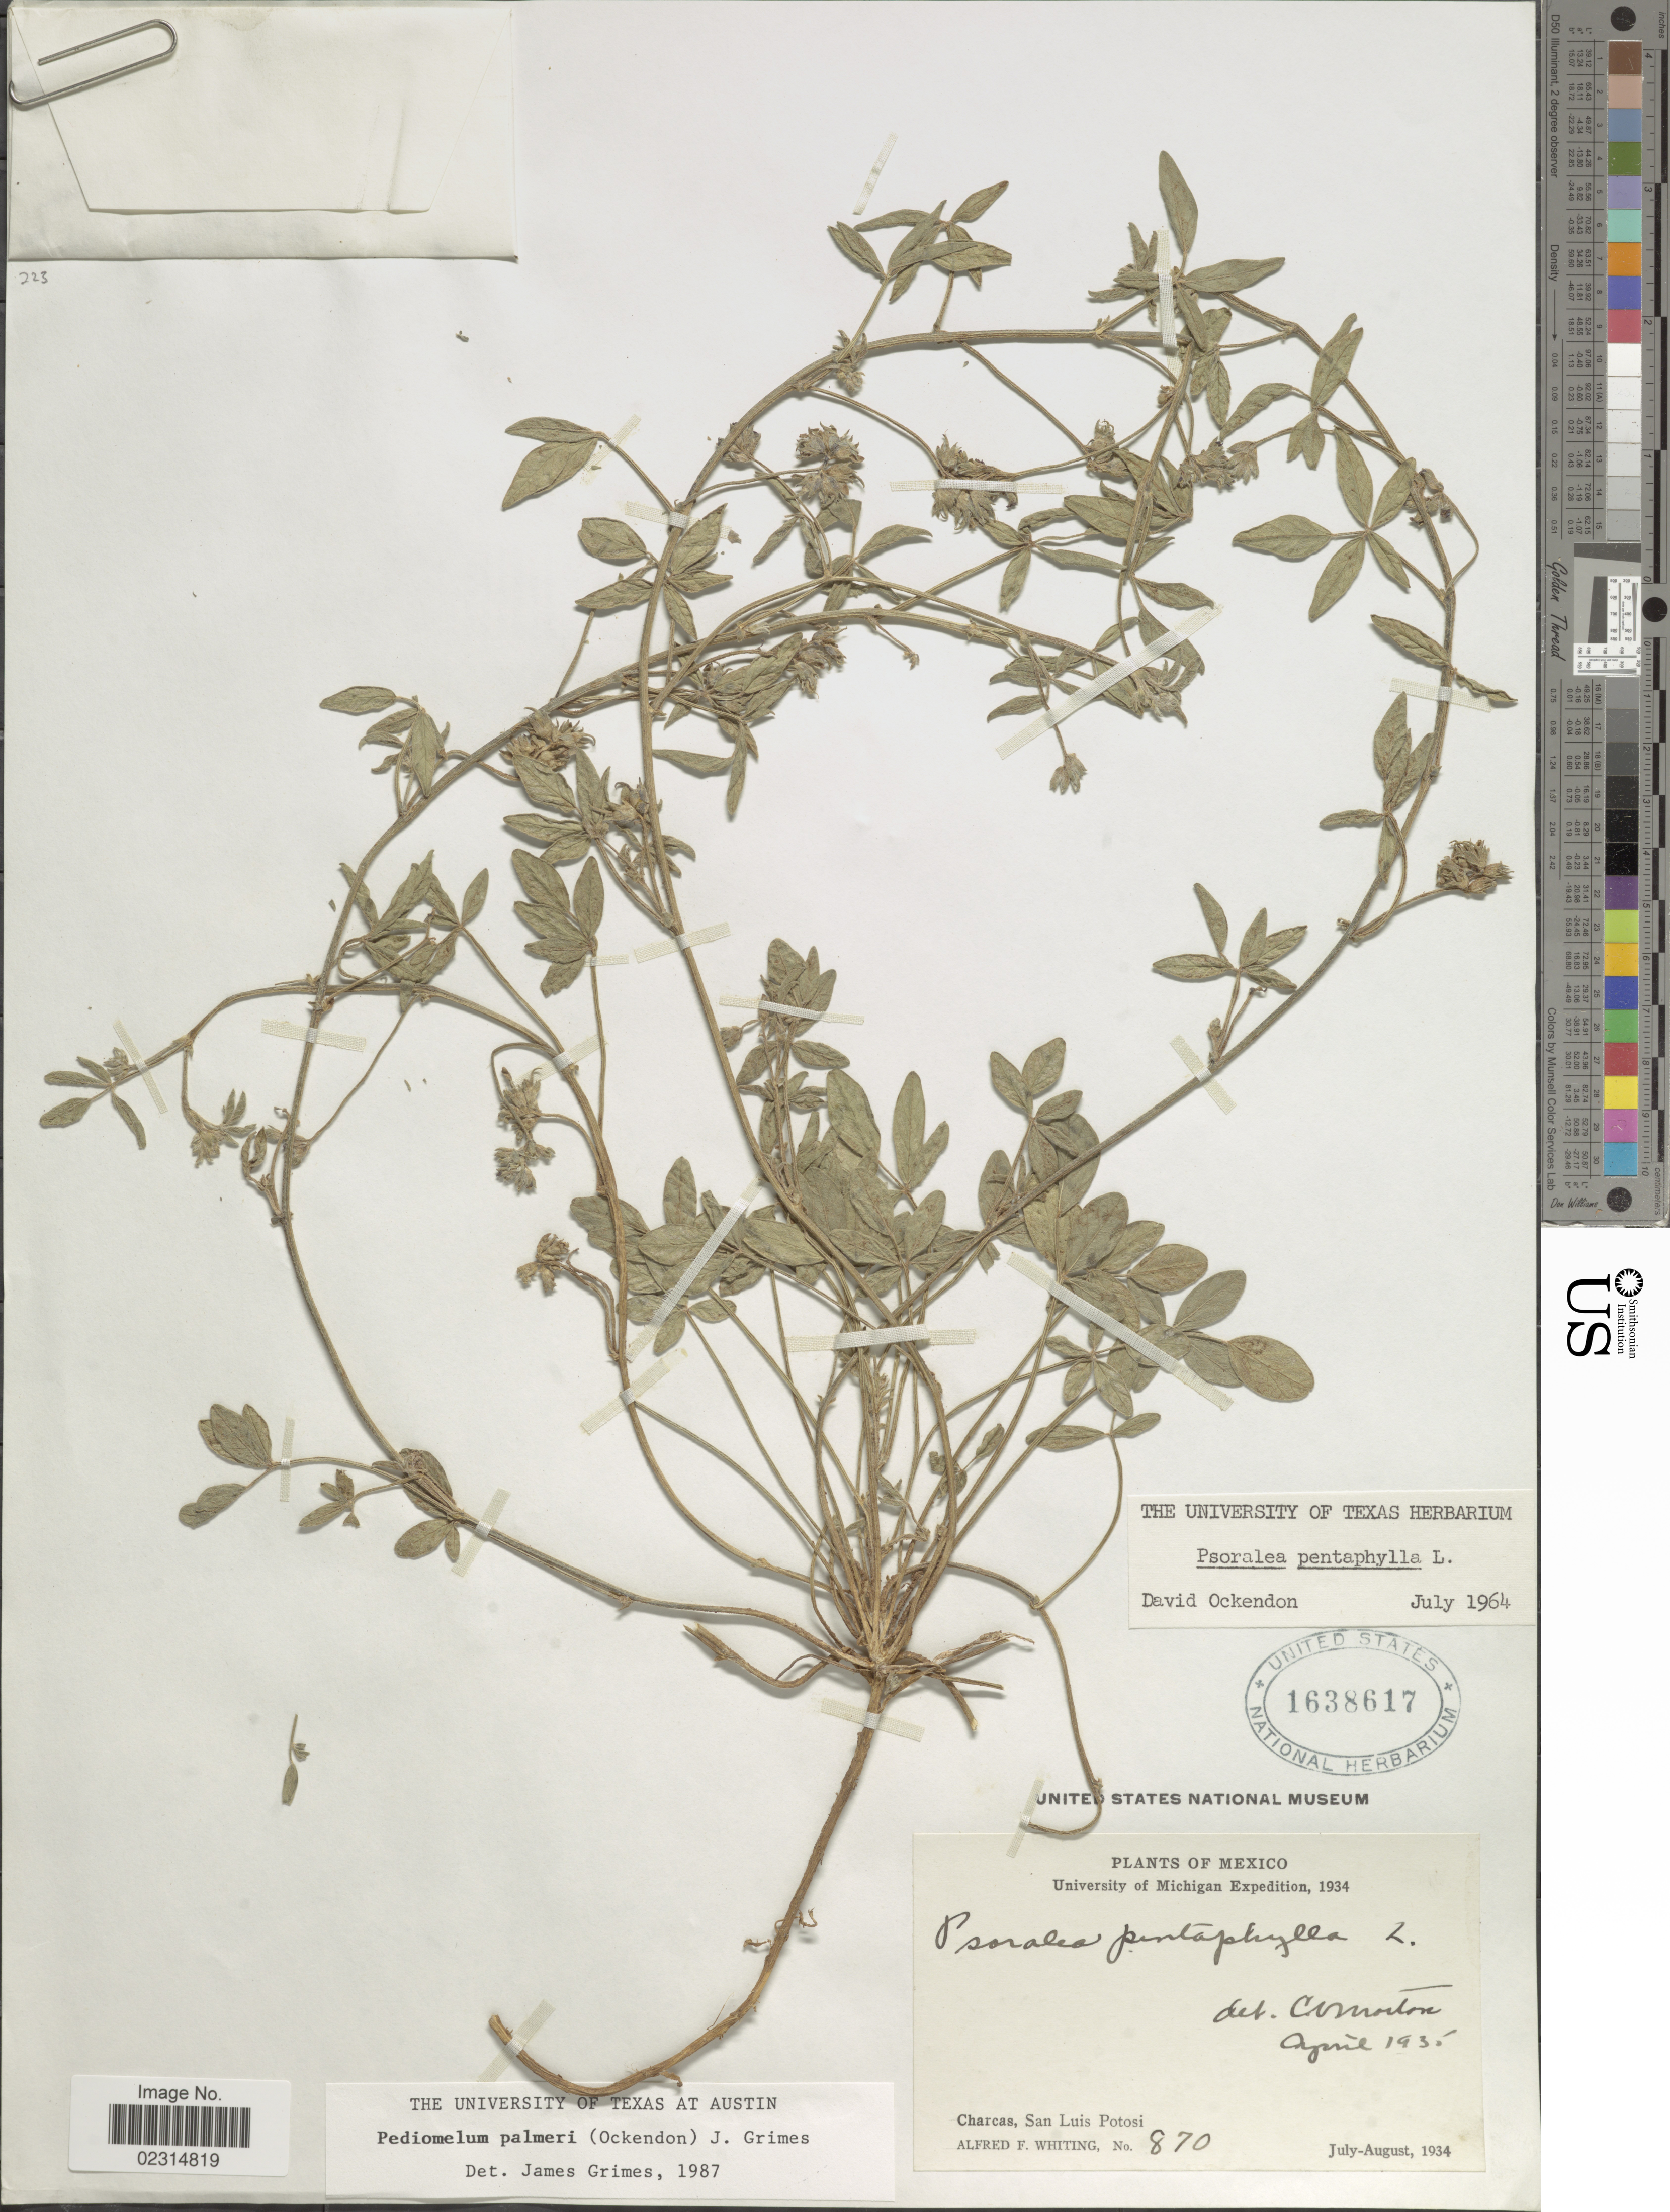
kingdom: Plantae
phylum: Tracheophyta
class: Magnoliopsida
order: Fabales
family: Fabaceae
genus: Pediomelum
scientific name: Pediomelum palmeri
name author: (Ockendon) J.W. Grimes ex Gandhi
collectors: A. F. Whiting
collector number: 870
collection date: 1934-07/1934-08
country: Mexico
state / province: San Luis Potosí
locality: Charcas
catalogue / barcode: US 1638617